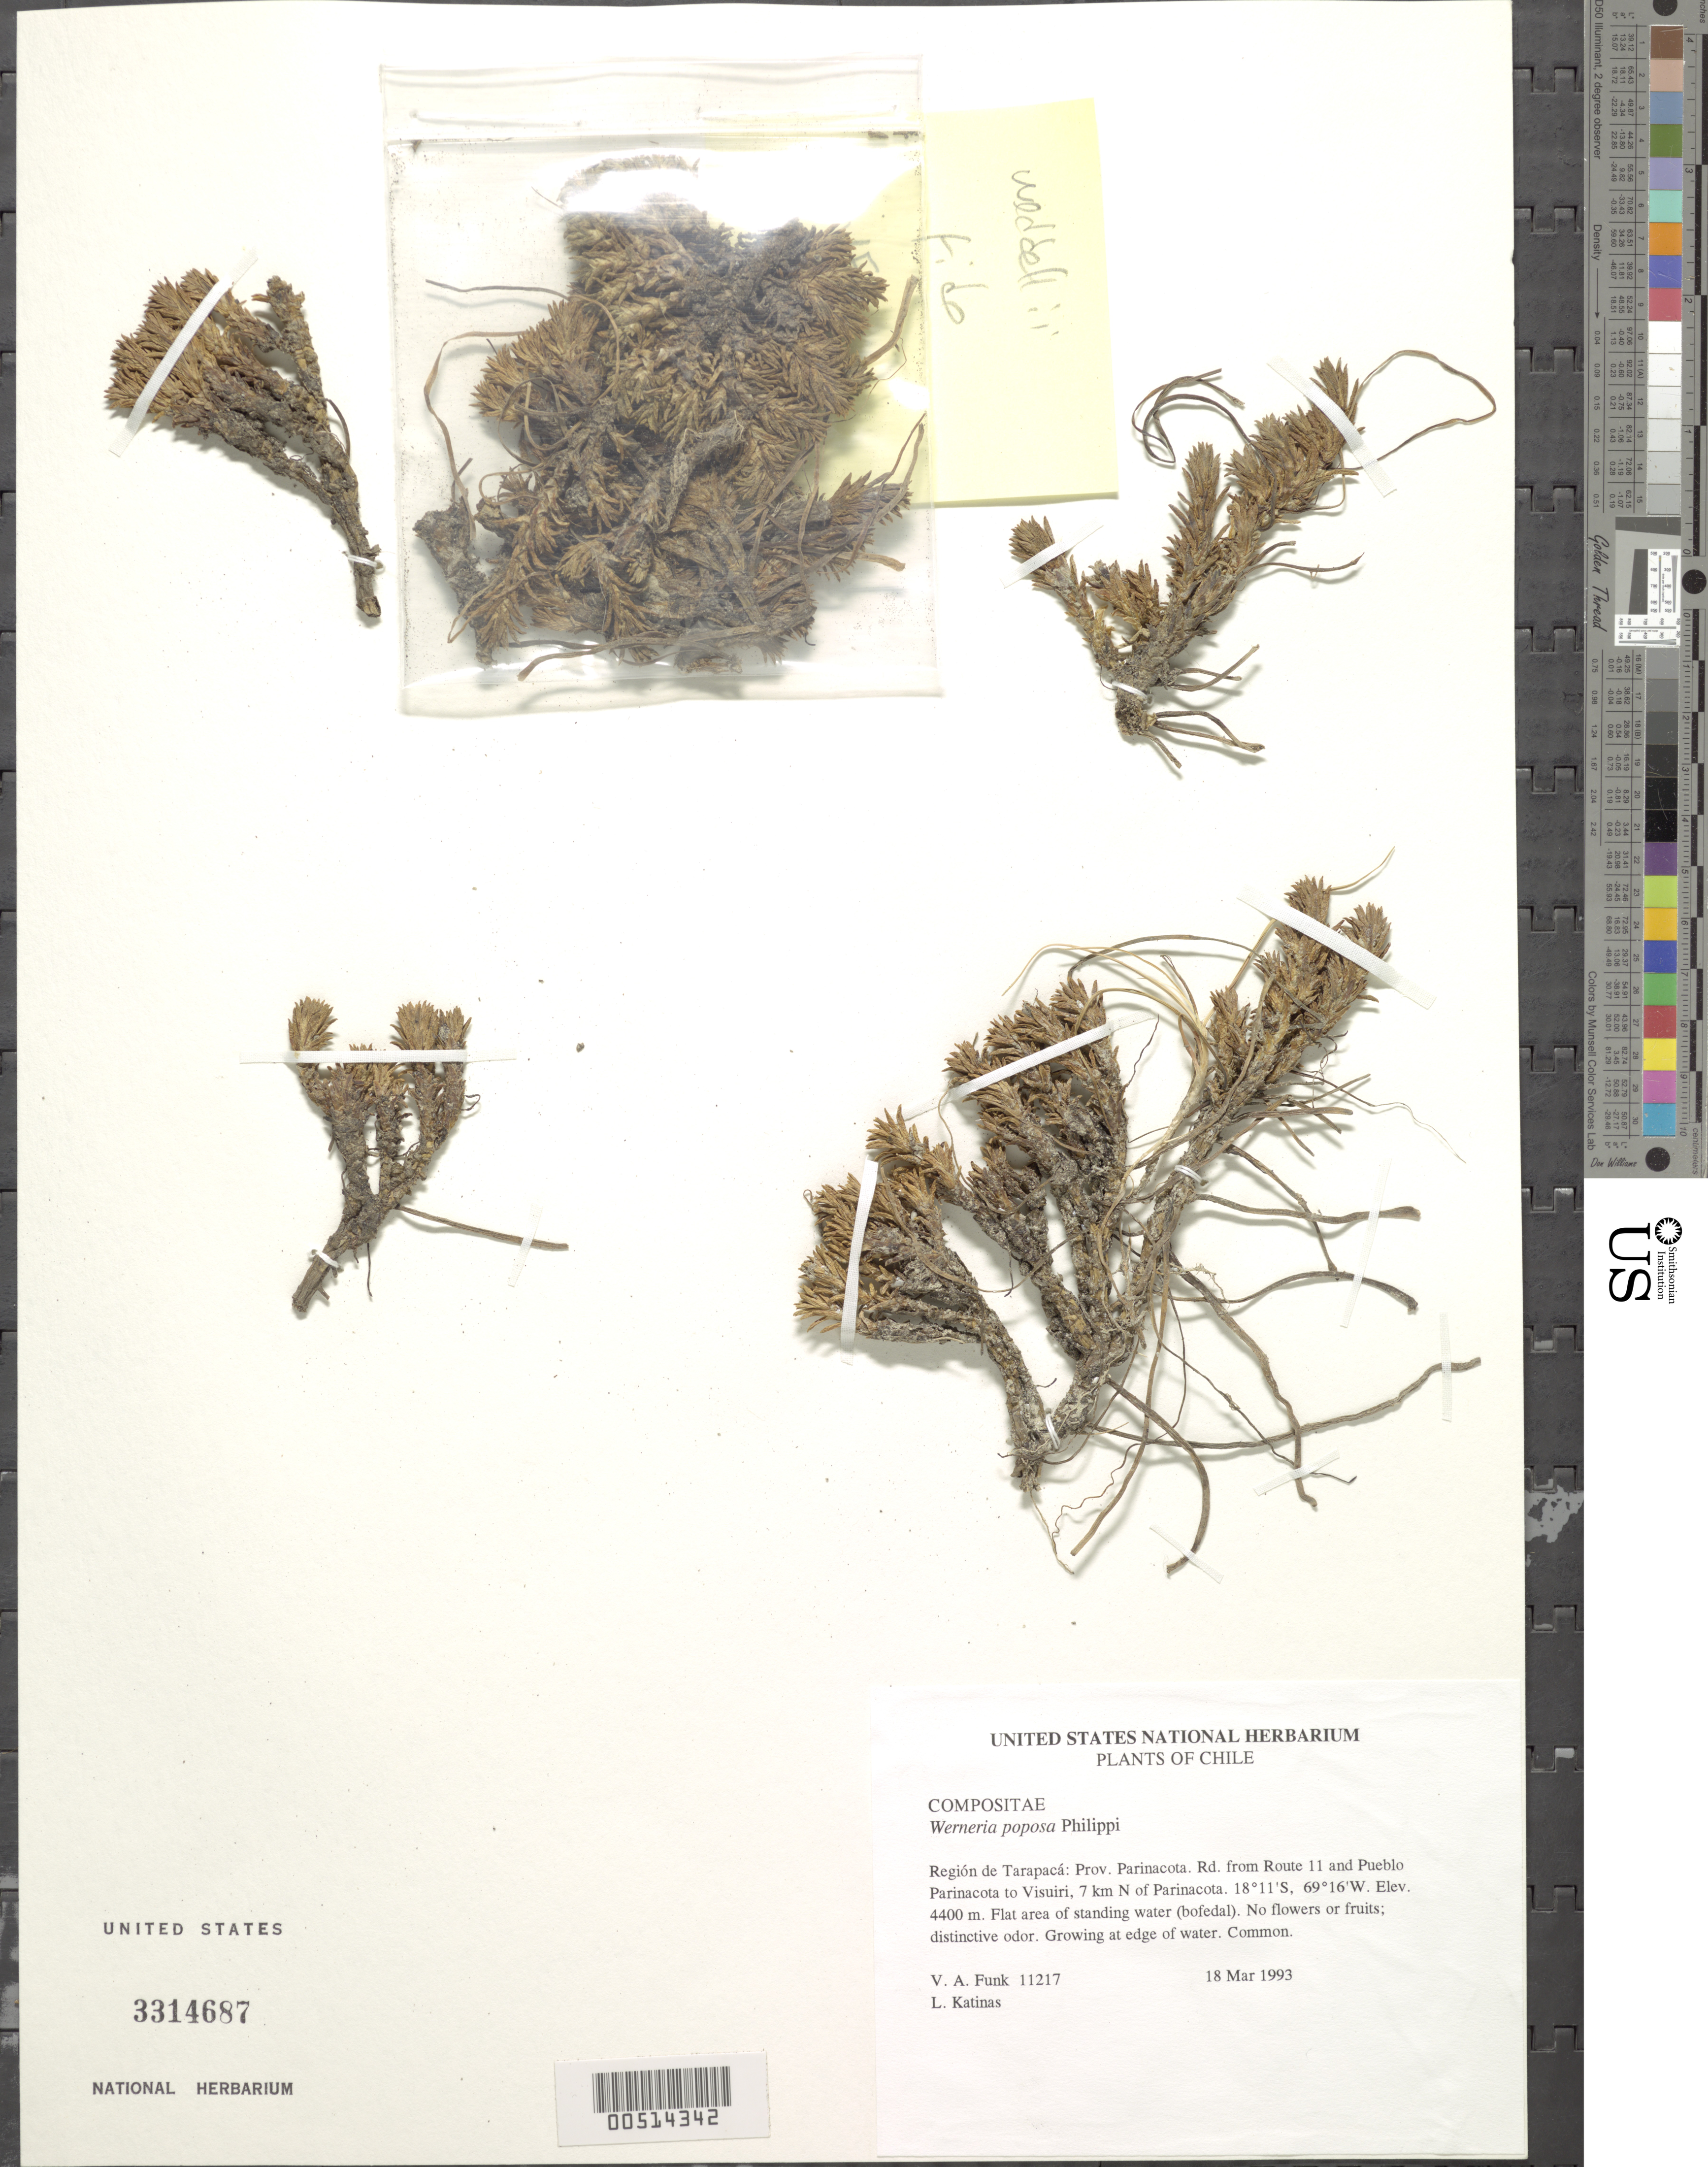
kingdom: Plantae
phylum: Tracheophyta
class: Magnoliopsida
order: Asterales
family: Asteraceae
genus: Xenophyllum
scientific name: Xenophyllum weddellii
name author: (Phil.) V.A. Funk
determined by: Funk, Vicki A., (BOT), Smithsonian Institution - National Museum of Natural History (UNITED STATES)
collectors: E. Werdermann & L. Katinas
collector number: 11217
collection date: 1993-03-18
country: Chile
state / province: Tarapacá (I)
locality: Parinacota, Rd. from Route 11 and Pueblo Parinacota to Visuiri, 7 km N of Parinacota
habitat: Flat area of standing water (bofedal). Growing at edge of water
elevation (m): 4400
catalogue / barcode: US 3314687